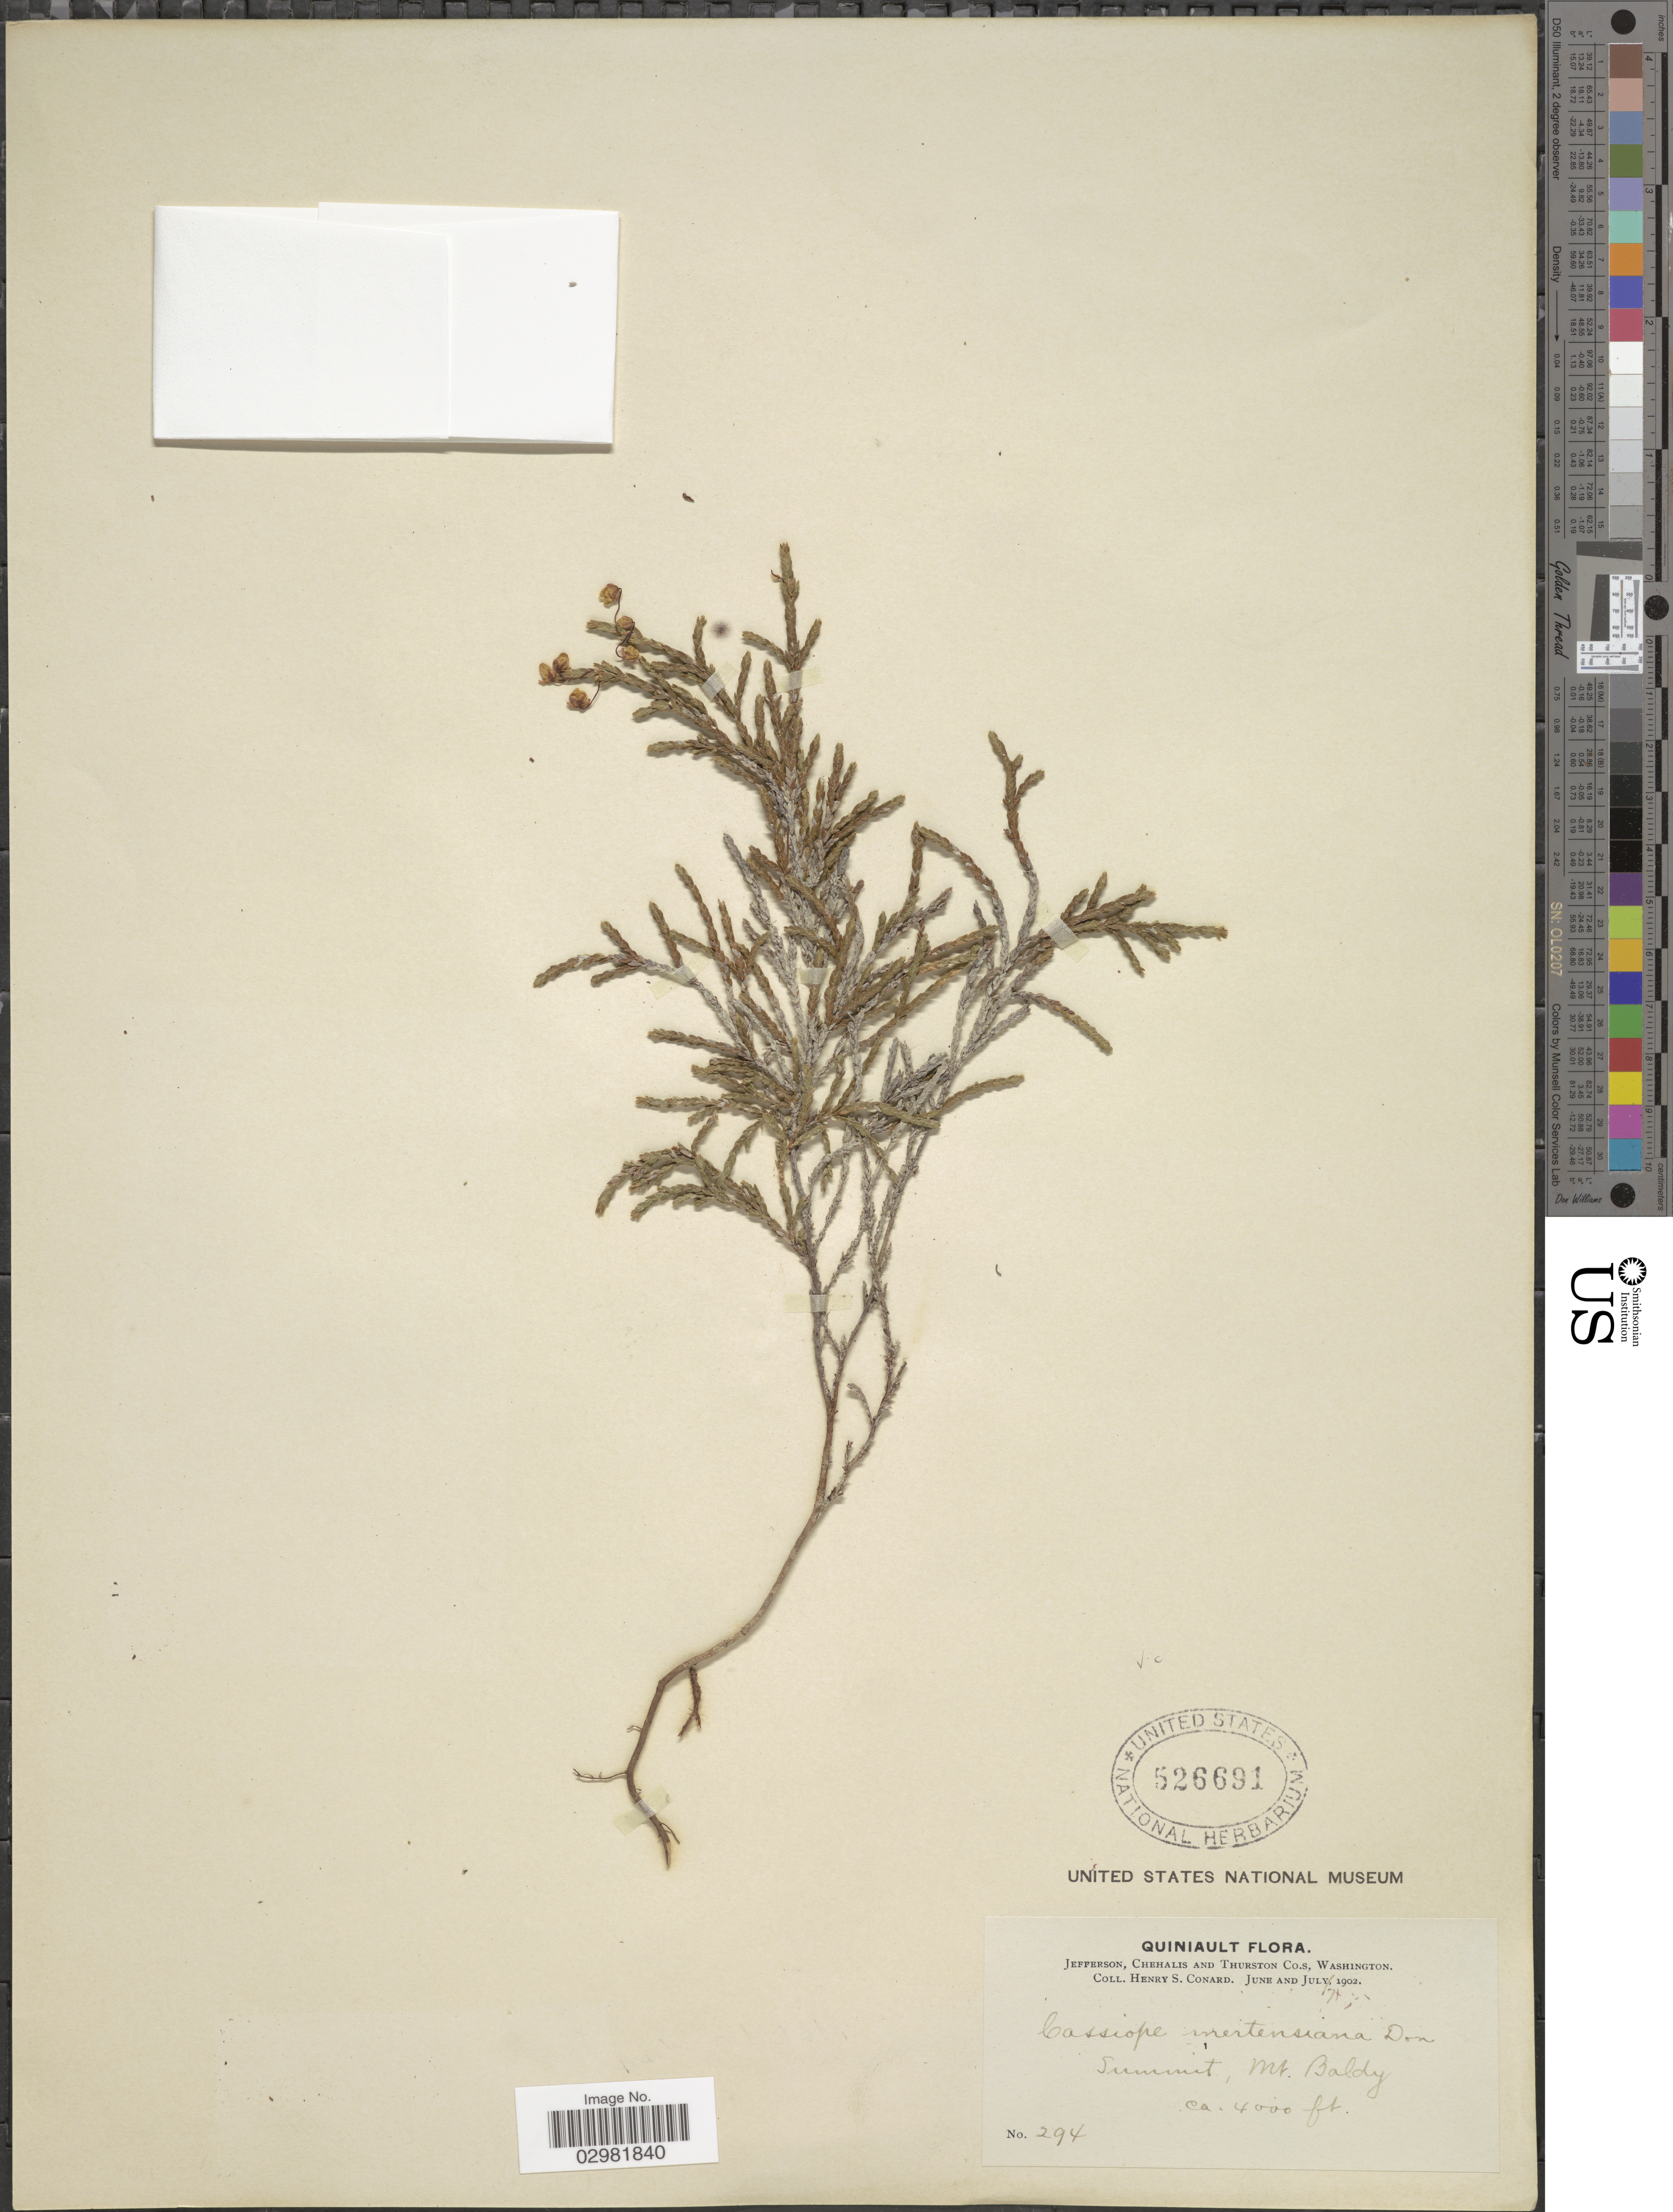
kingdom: Plantae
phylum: Tracheophyta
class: Magnoliopsida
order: Ericales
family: Ericaceae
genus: Cassiope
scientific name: Cassiope mertensiana subsp. gracilis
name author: Piper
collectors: H. S. Conard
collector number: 294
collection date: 1902-07-07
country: United States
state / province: Washington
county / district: Thurston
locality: Quiniault, Jefferson, Chehalis and Thurston Co., Summit, Mt. Baldy.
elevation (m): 1219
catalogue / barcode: US 526691